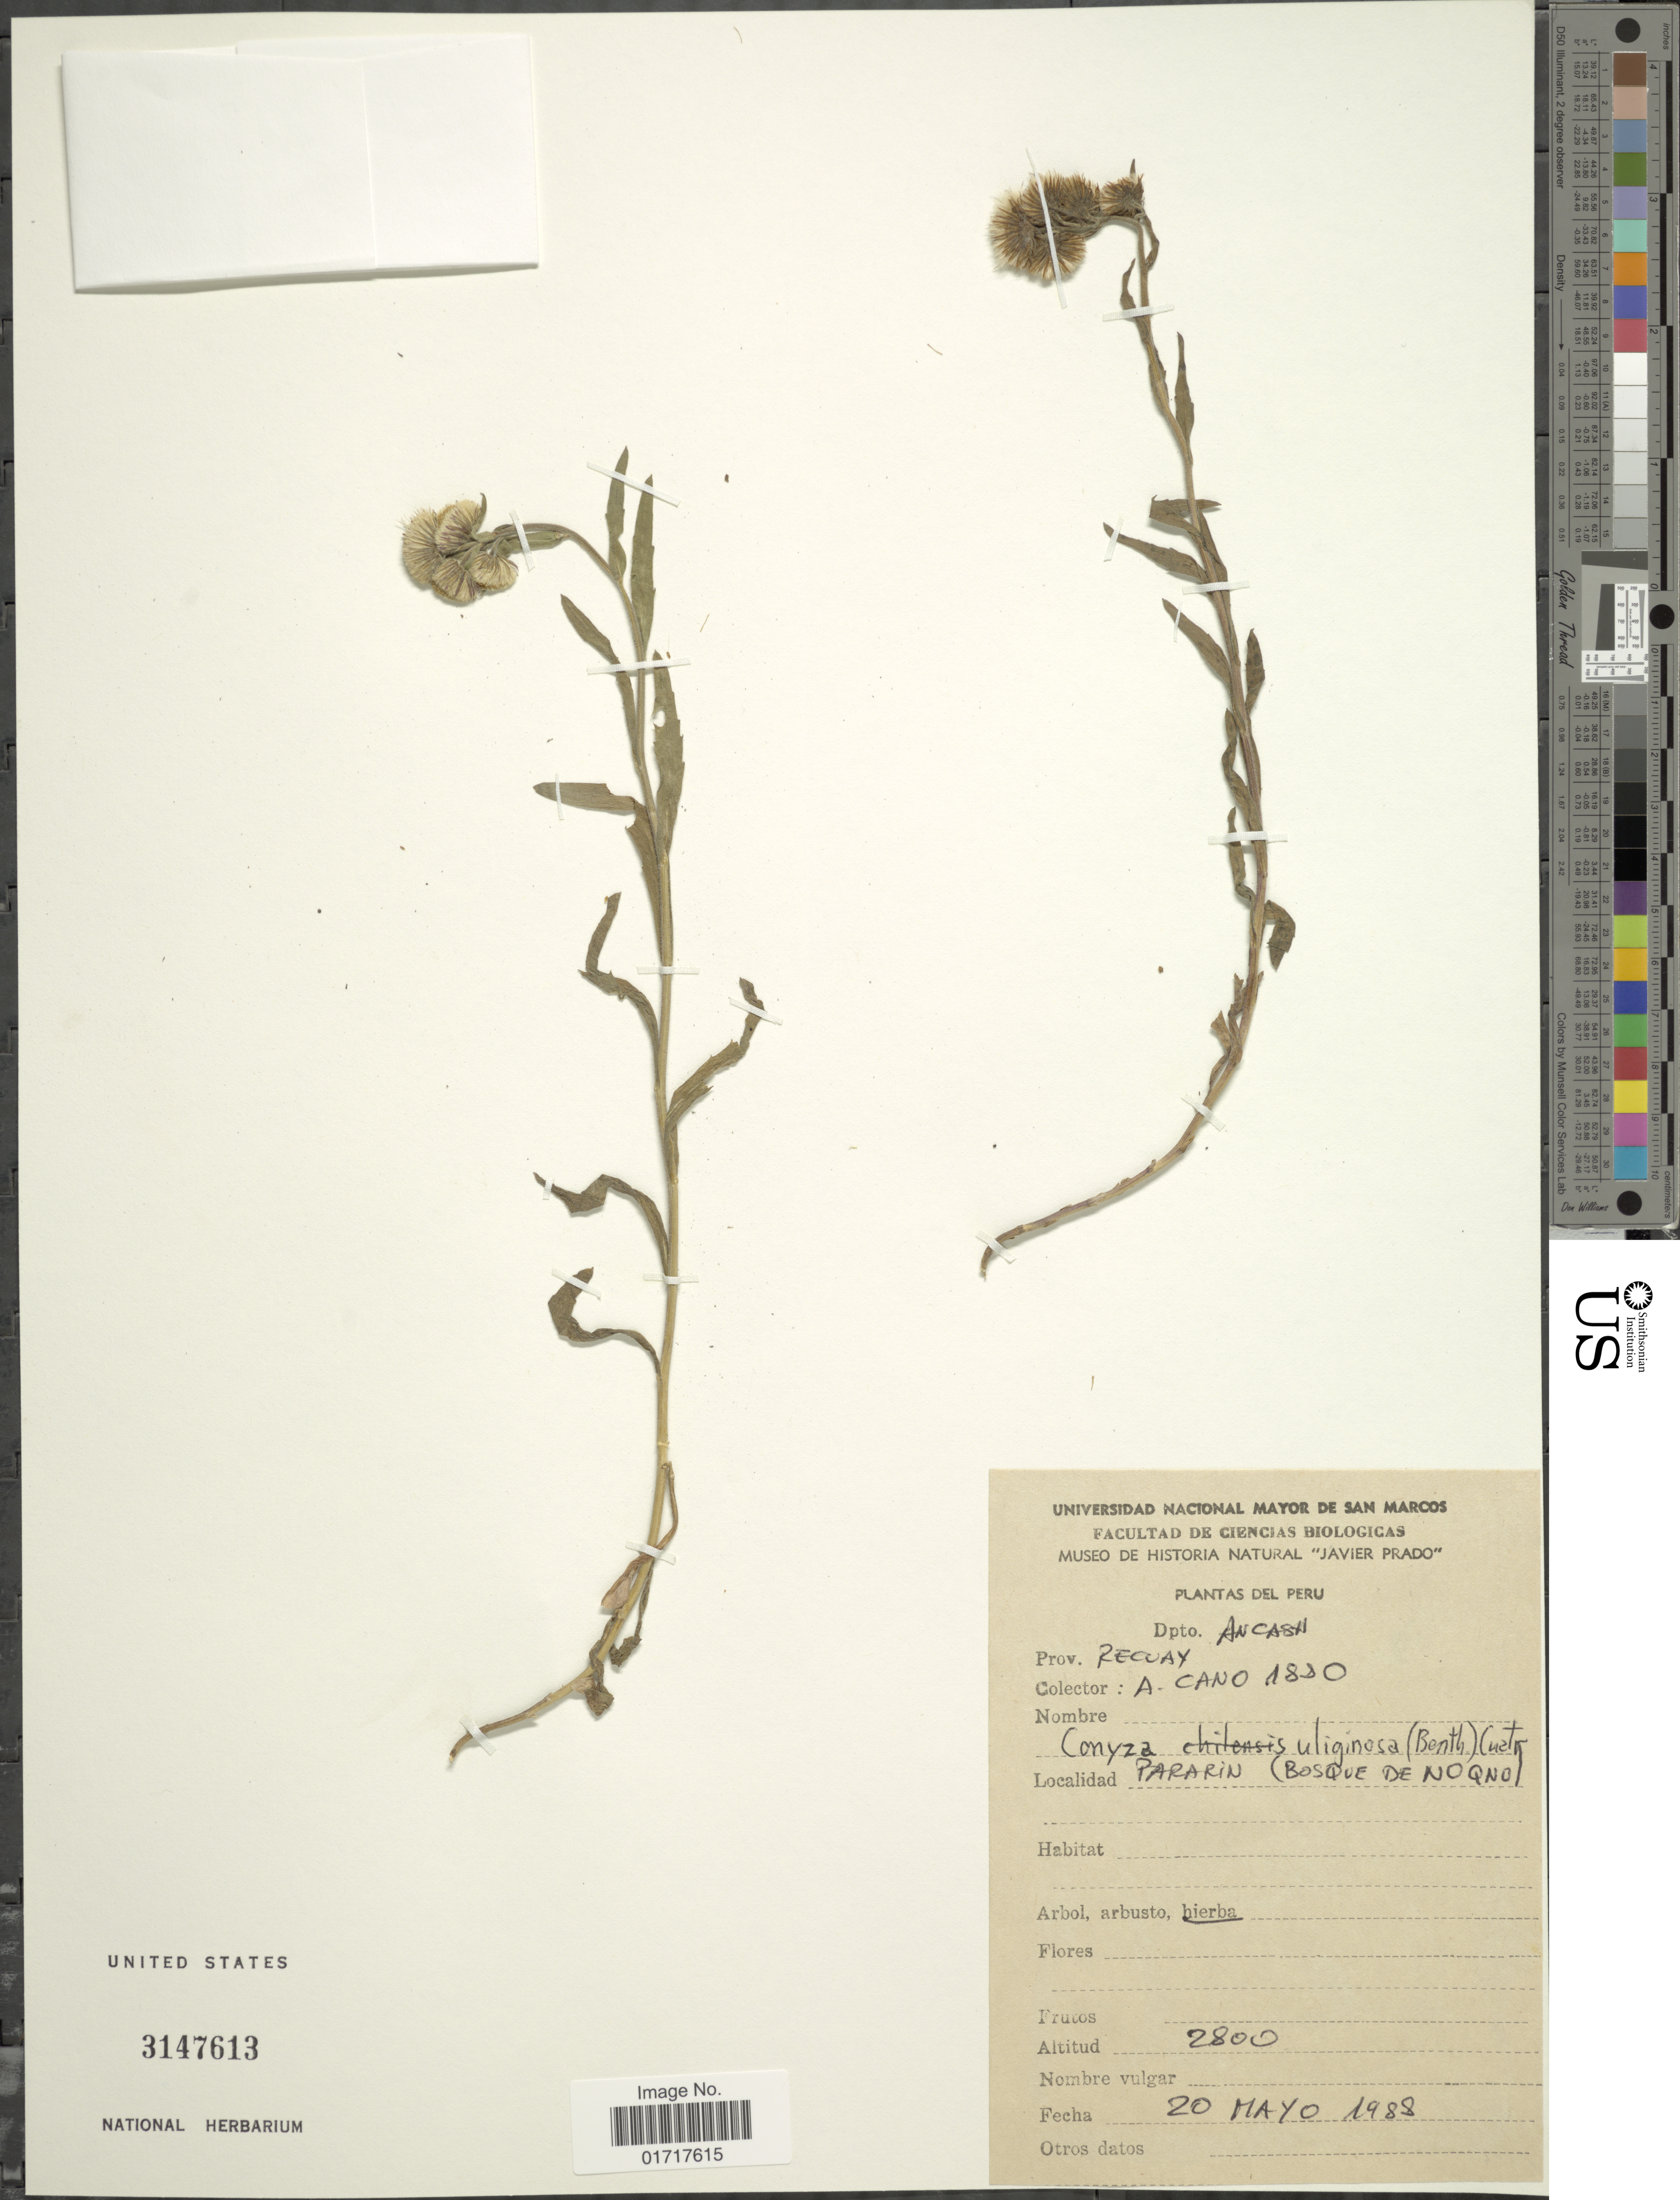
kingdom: Plantae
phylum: Tracheophyta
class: Magnoliopsida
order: Asterales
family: Asteraceae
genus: Conyza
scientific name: Conyza uliginosa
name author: (Benth.) Cuatrec.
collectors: A. Cano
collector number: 1830*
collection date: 1988-05-20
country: Peru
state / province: Ancash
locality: Dpto: Ancash, Prov. Recuay.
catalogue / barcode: US 3147613